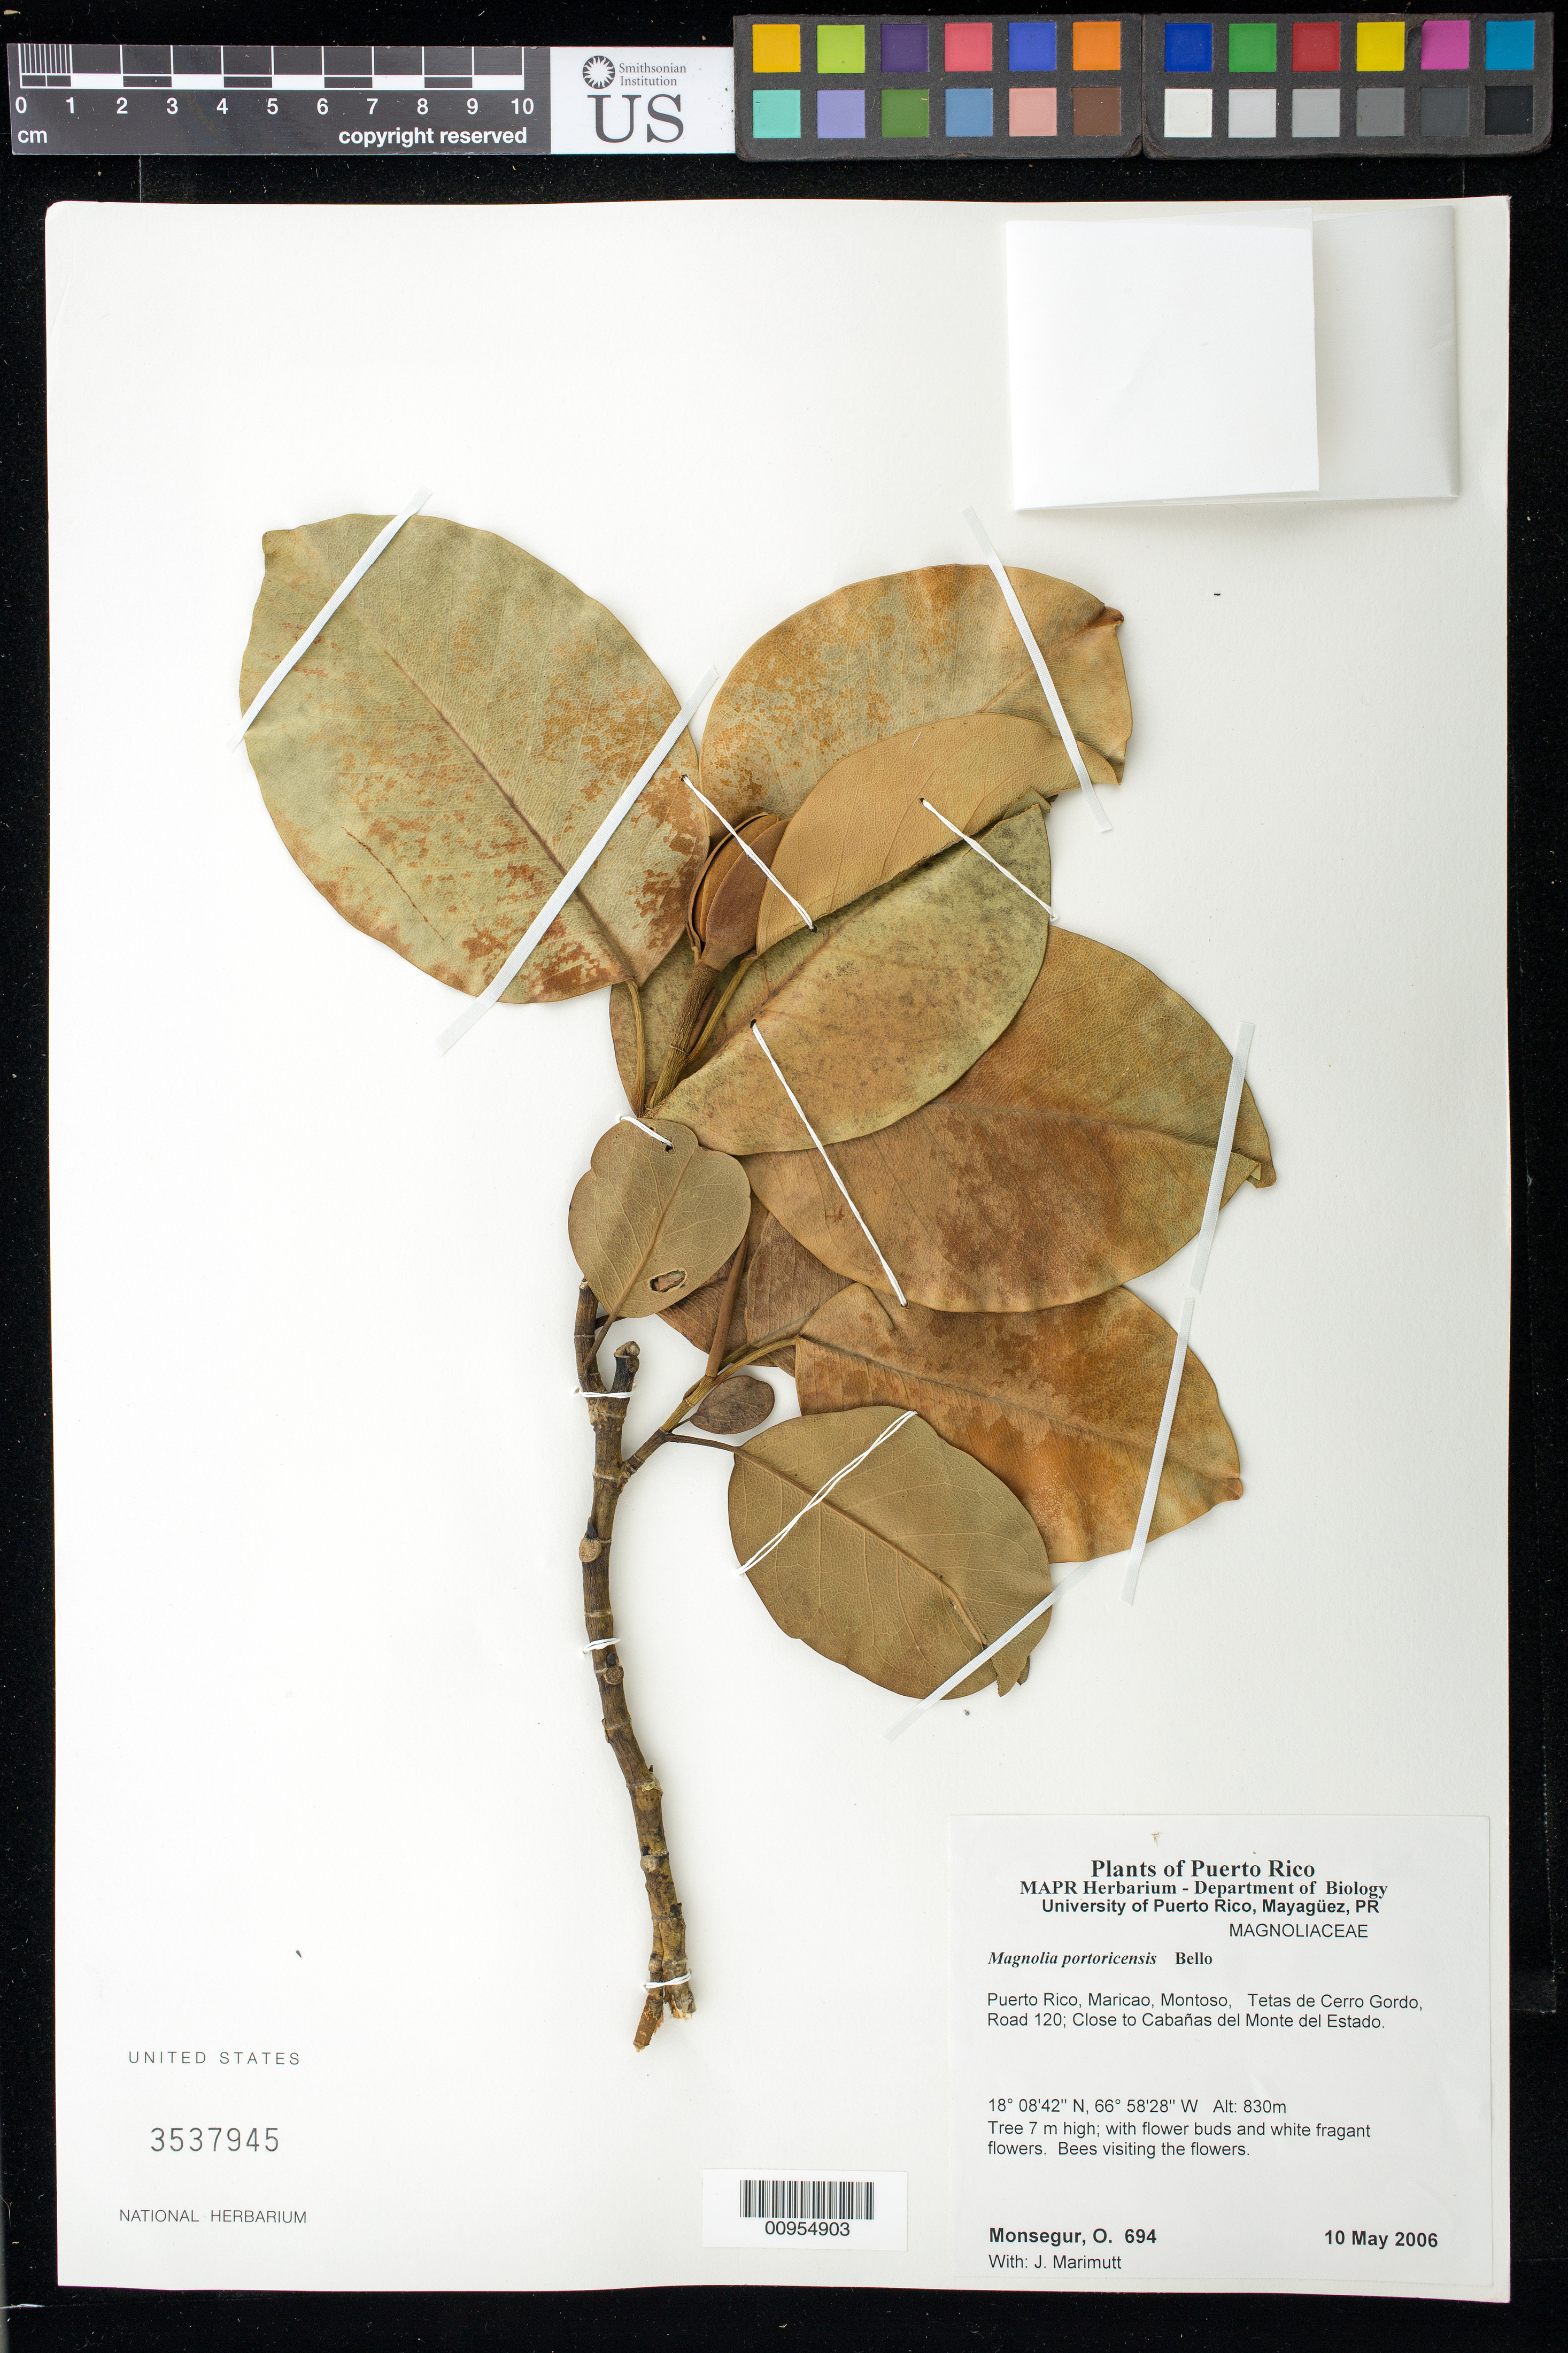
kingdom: Plantae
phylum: Tracheophyta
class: Magnoliopsida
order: Magnoliales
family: Magnoliaceae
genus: Magnolia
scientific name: Magnolia portoricensis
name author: Bello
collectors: O. Monsegur & J. Mutt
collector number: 694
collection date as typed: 10 May 2006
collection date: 2006-05-10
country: Puerto Rico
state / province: Maricao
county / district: Montoso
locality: Tetas de Cerro Gordo, Road 120; Close to Cabañas del Monte del Estado.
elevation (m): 830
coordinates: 18.08415, 66.582762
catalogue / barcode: US 3537945